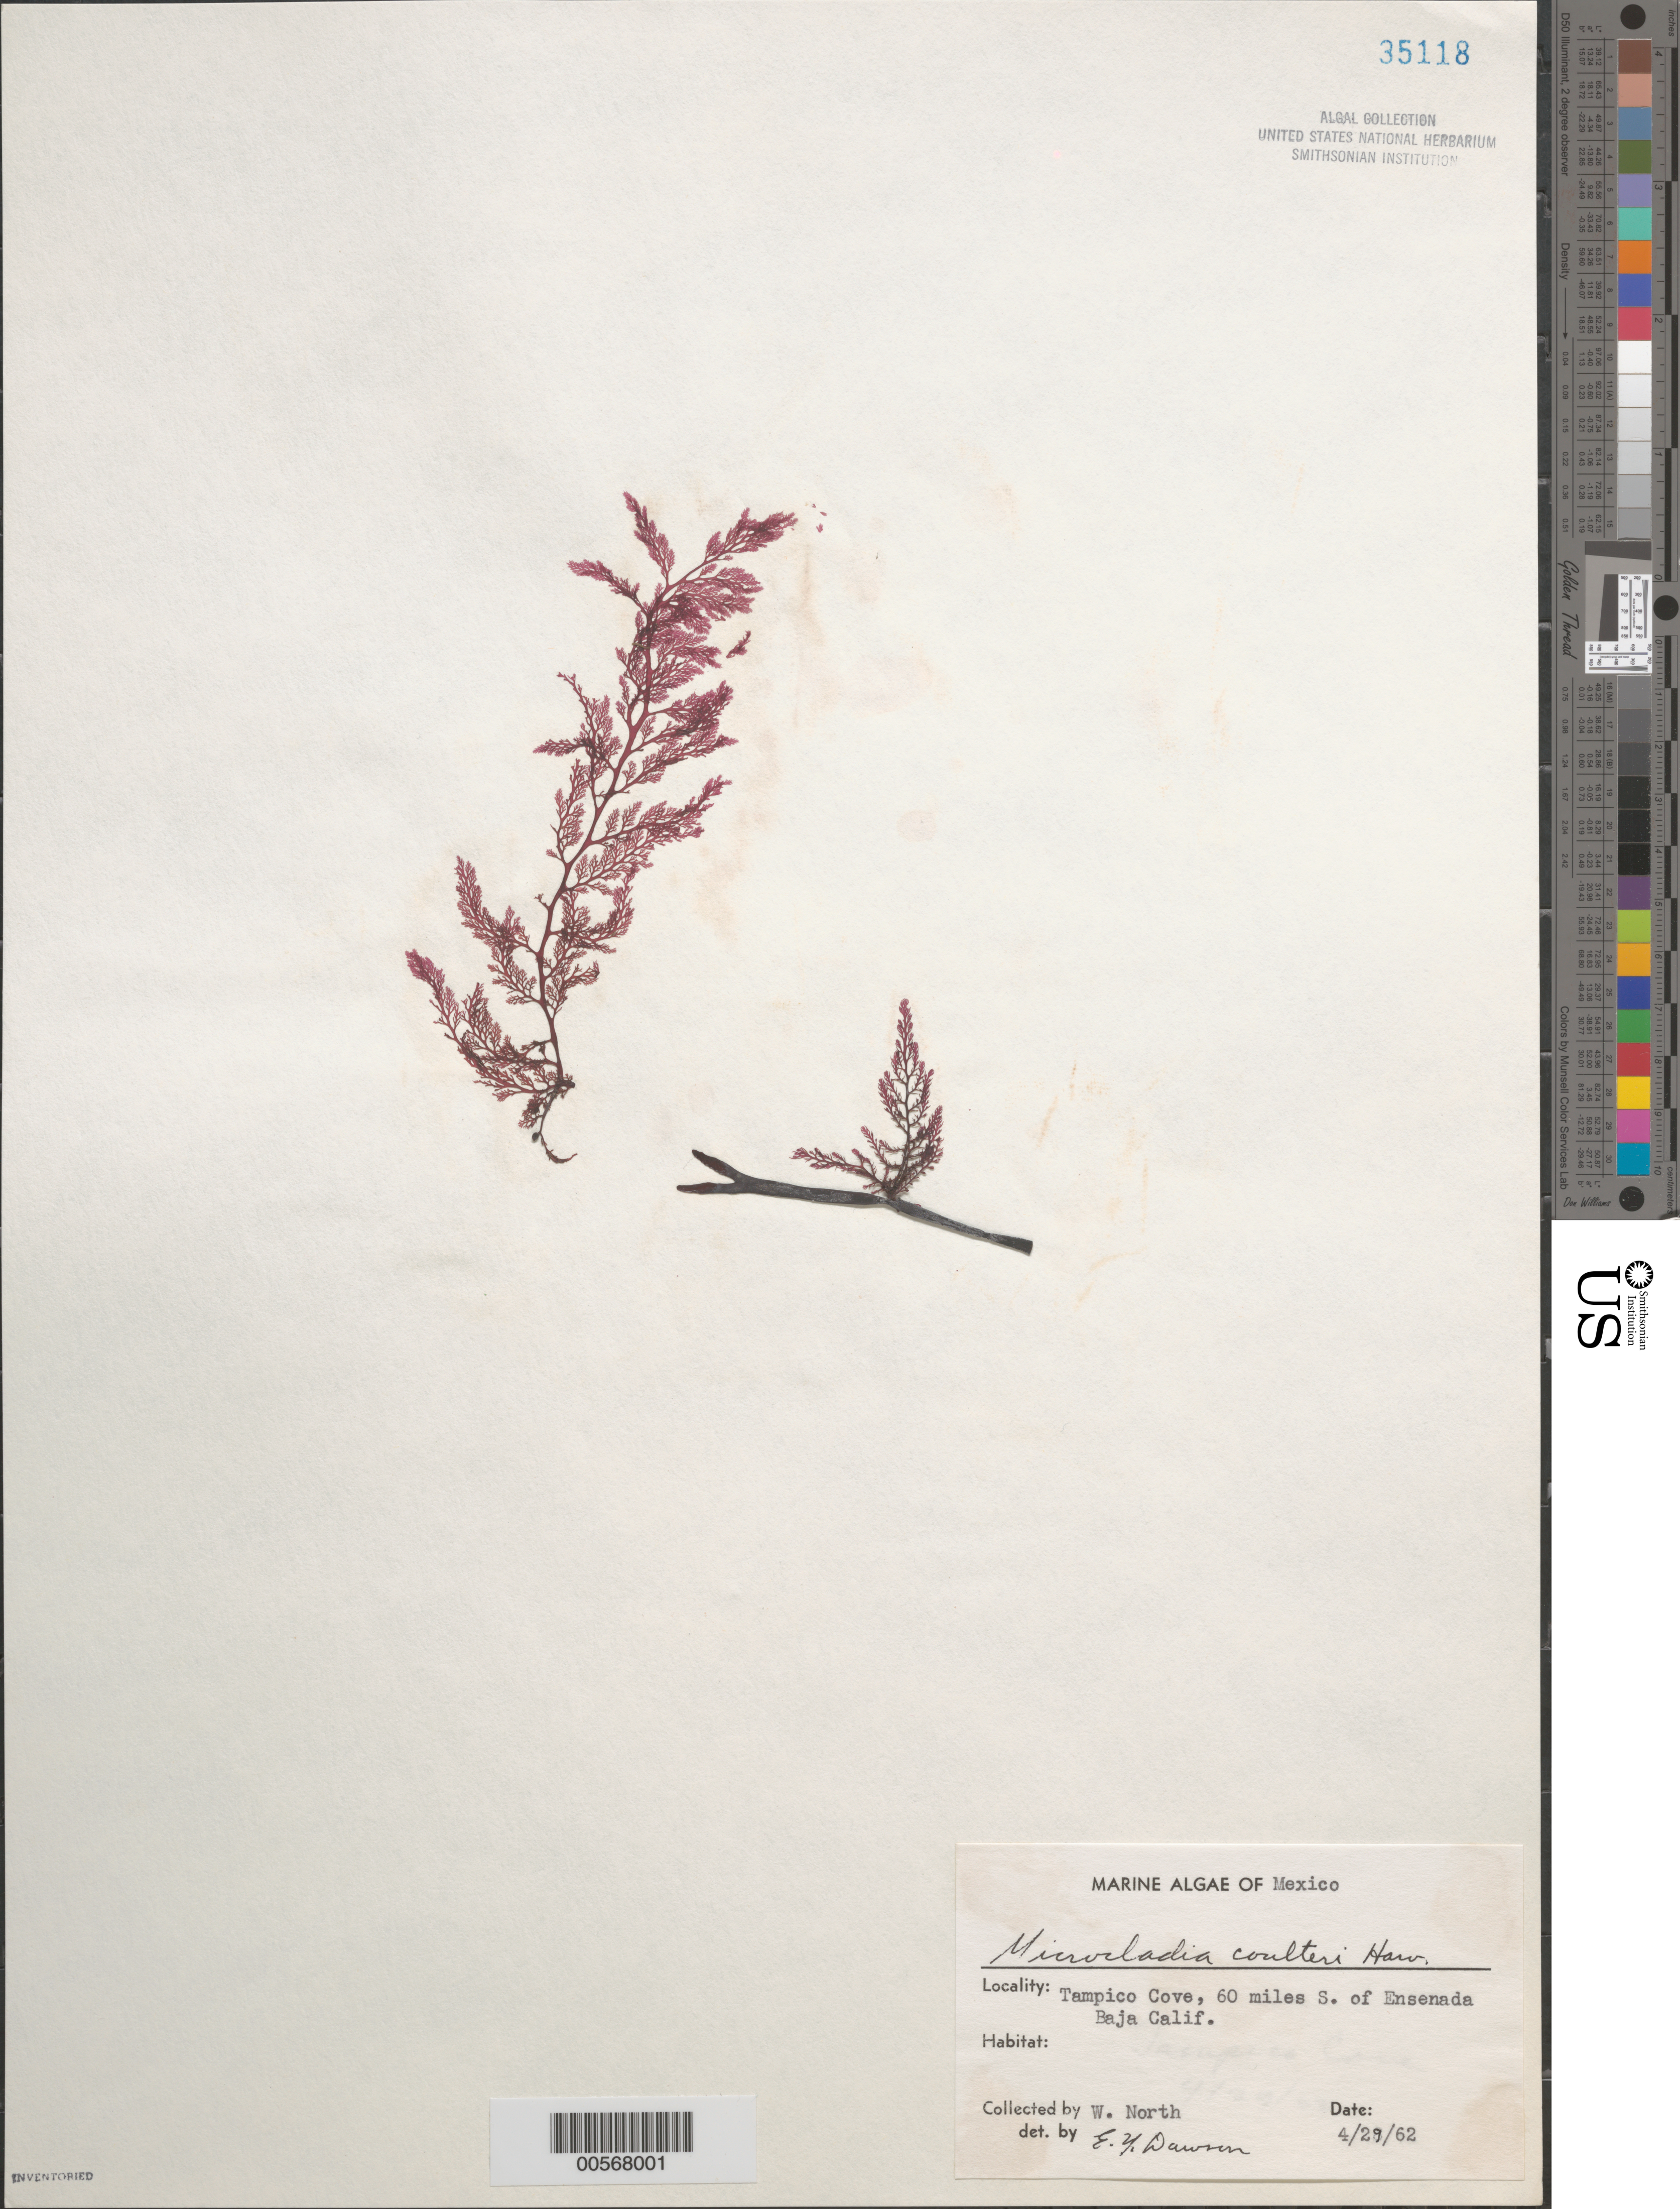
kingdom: Plantae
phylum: Rhodophyta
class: Florideophyceae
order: Ceramiales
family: Ceramiaceae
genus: Microcladia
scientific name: Microcladia coulteri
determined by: Dawson, E. Y.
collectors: W. North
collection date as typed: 29 Apr 1962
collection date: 1962-04-29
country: Mexico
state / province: Baja California Norte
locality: Tampico Cove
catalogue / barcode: US 35118